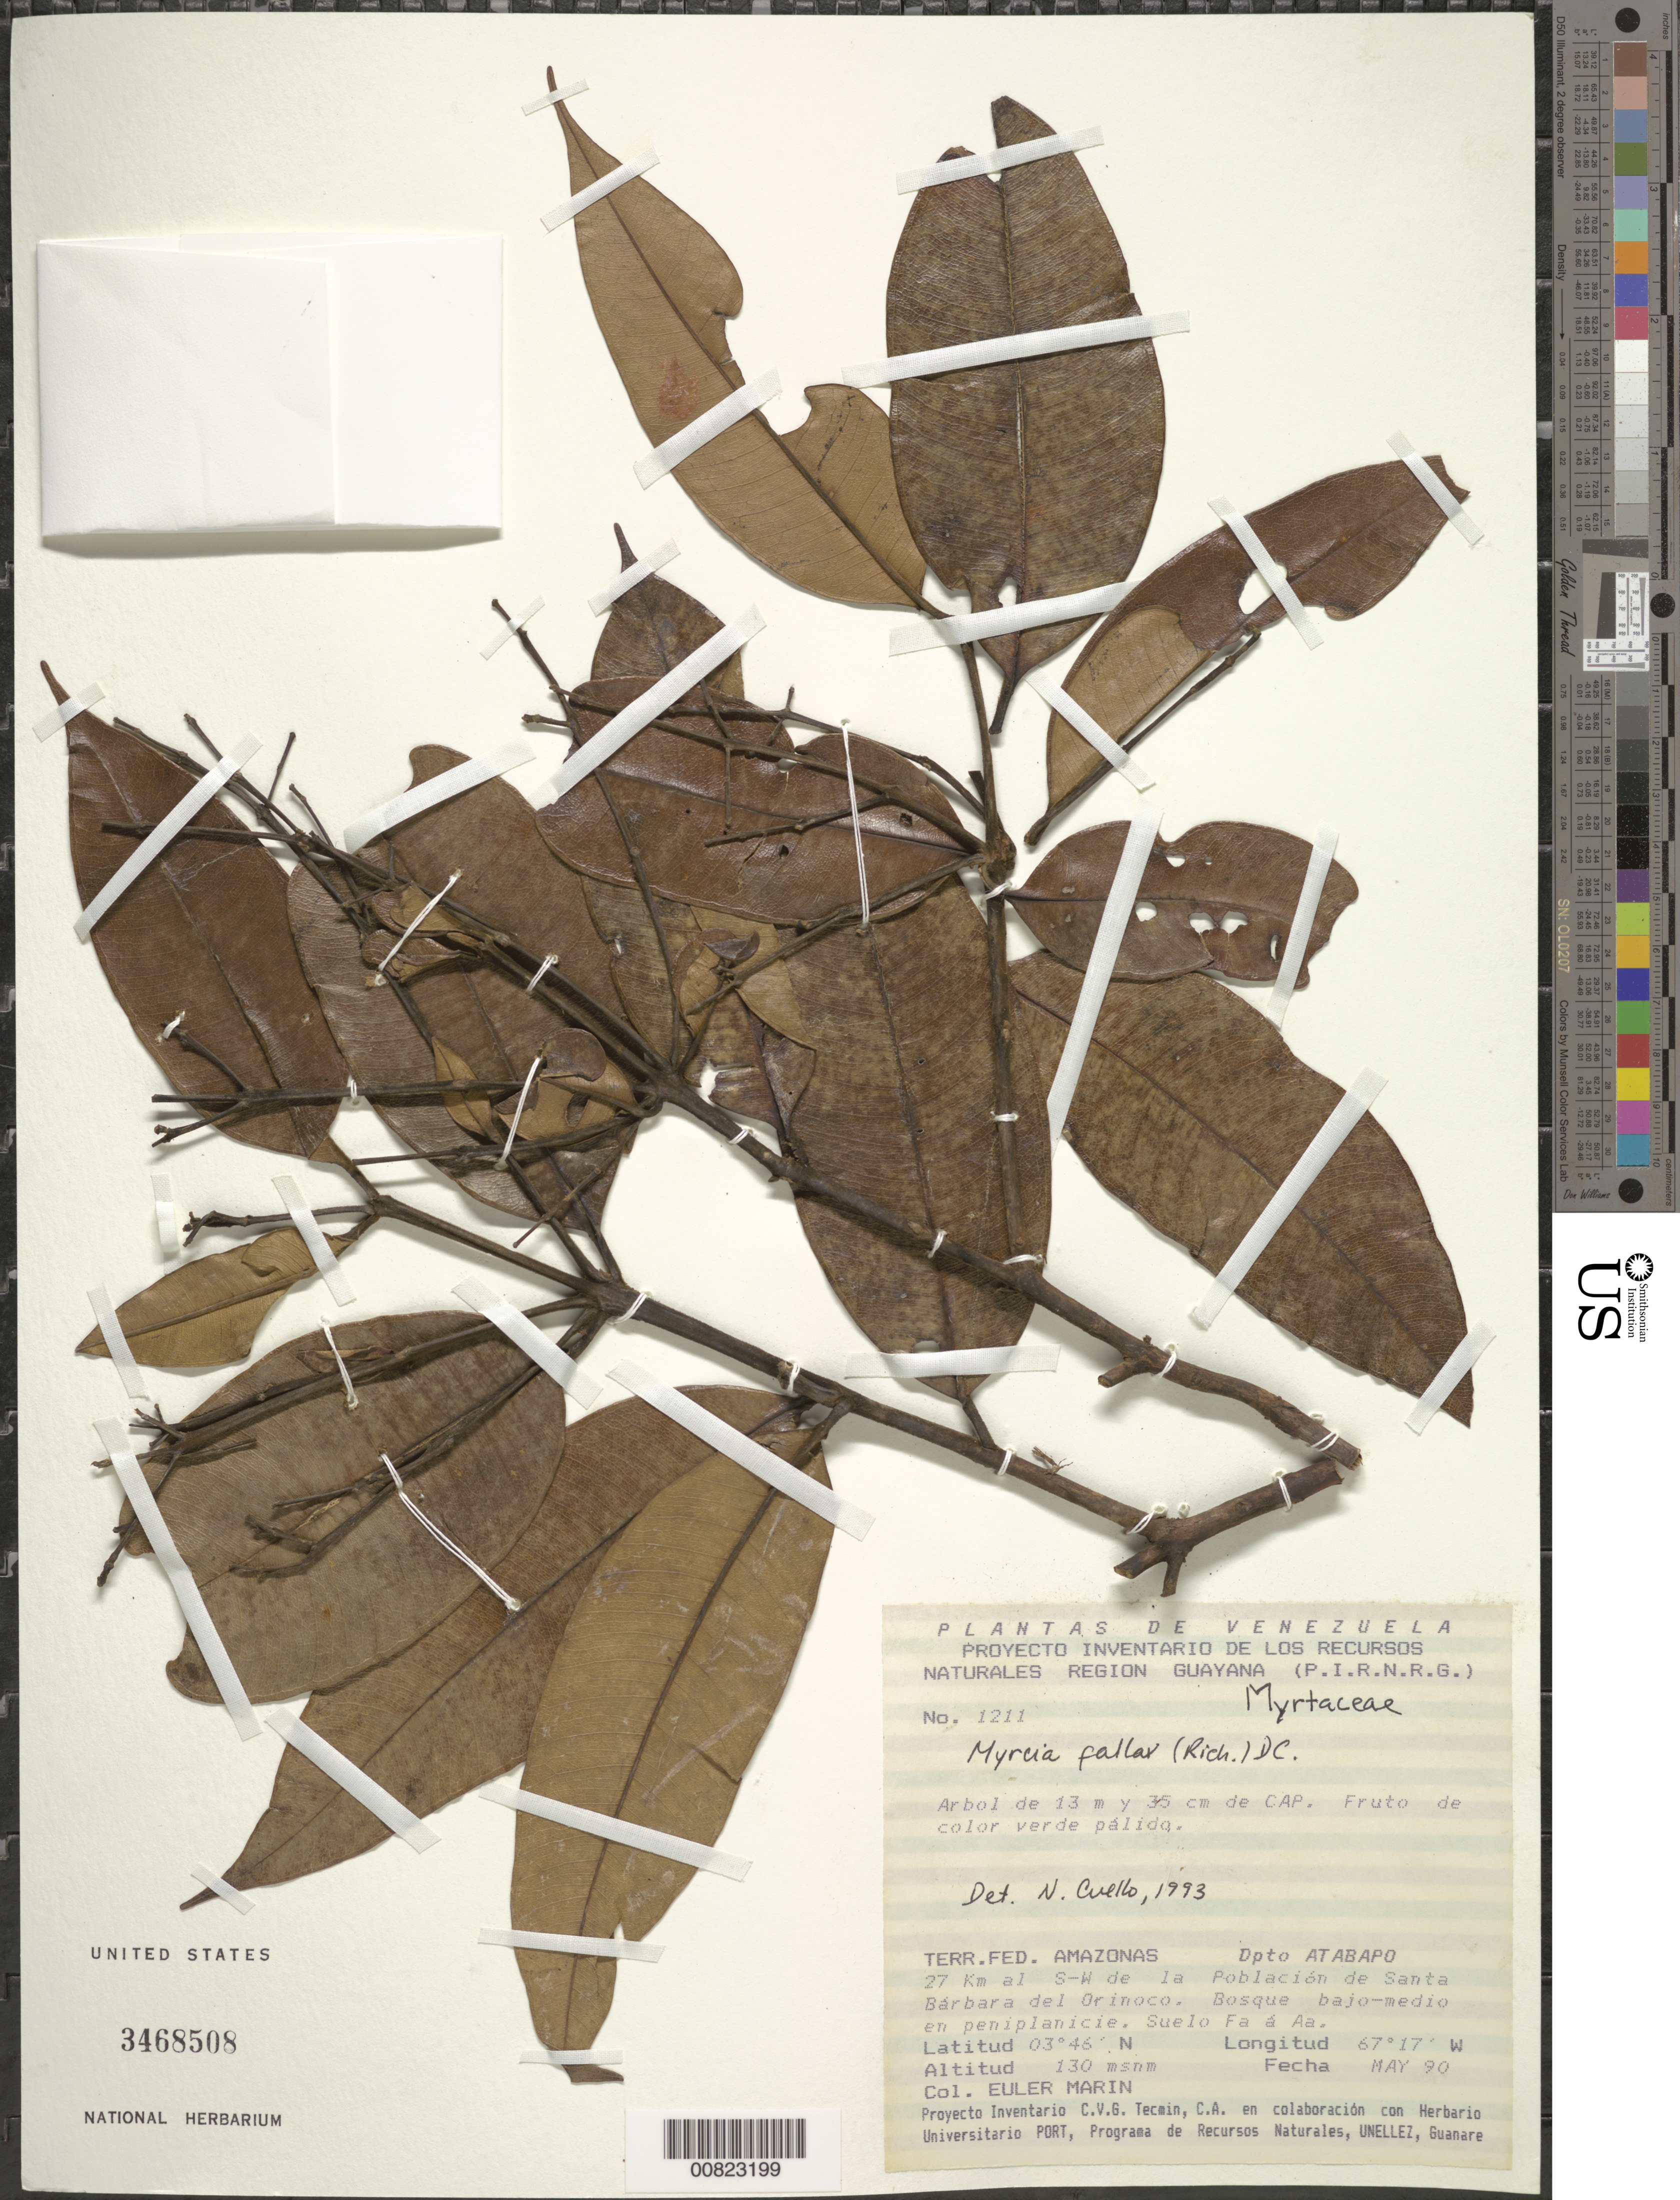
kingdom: Plantae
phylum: Tracheophyta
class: Magnoliopsida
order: Myrtales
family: Myrtaceae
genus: Myrcia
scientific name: Myrcia fallax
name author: (Rich.) DC.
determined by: Cuello, Nidia L.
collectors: E. Marin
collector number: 1211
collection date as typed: May-90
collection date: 1990-05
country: Venezuela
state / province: Amazonas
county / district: Atabapo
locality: Sta. Barbara del Orinoco, 27 km al SW, Suelo Fa á Aa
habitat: Bosque bajo-medio en peniplanicie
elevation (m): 130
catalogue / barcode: US 3468508